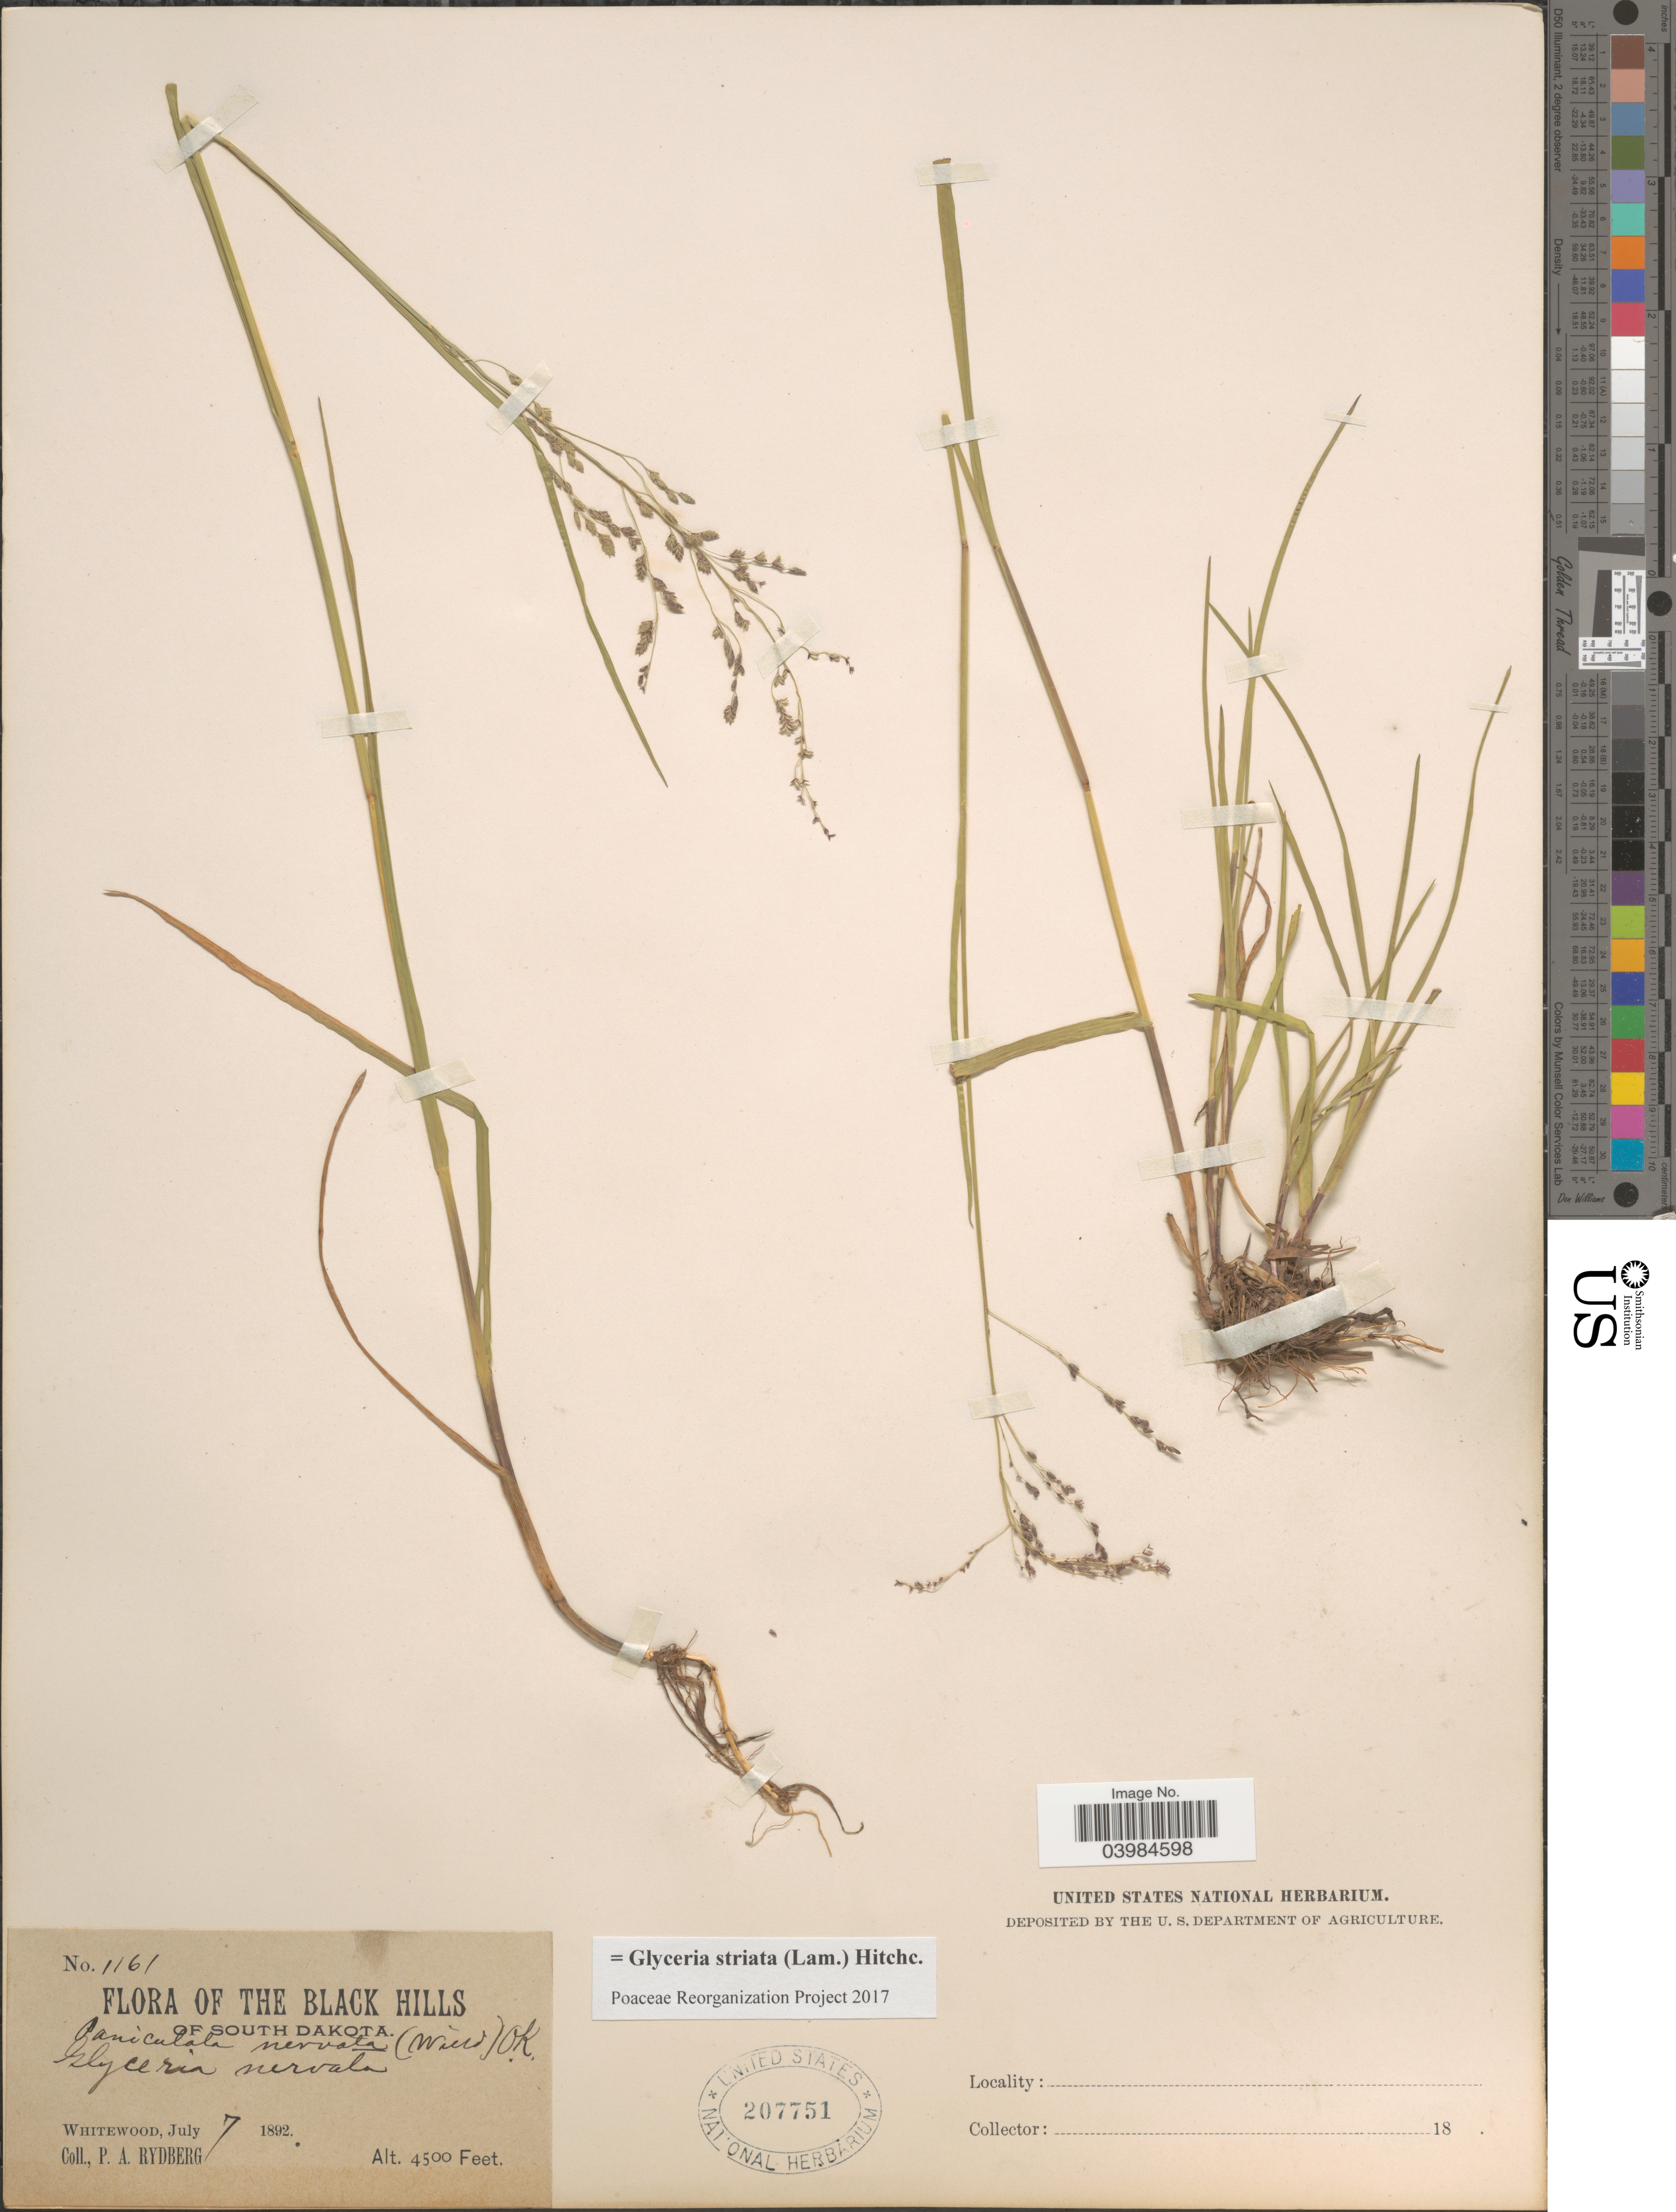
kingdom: Plantae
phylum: Tracheophyta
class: Liliopsida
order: Poales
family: Poaceae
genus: Glyceria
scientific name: Glyceria striata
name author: (Lam.) Hitchc.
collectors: P. A. Rydberg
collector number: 1161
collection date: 1892-07-07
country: United States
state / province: South Dakota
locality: The Black Hills of South Dakota. Whitewood.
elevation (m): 1372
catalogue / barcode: US 207751